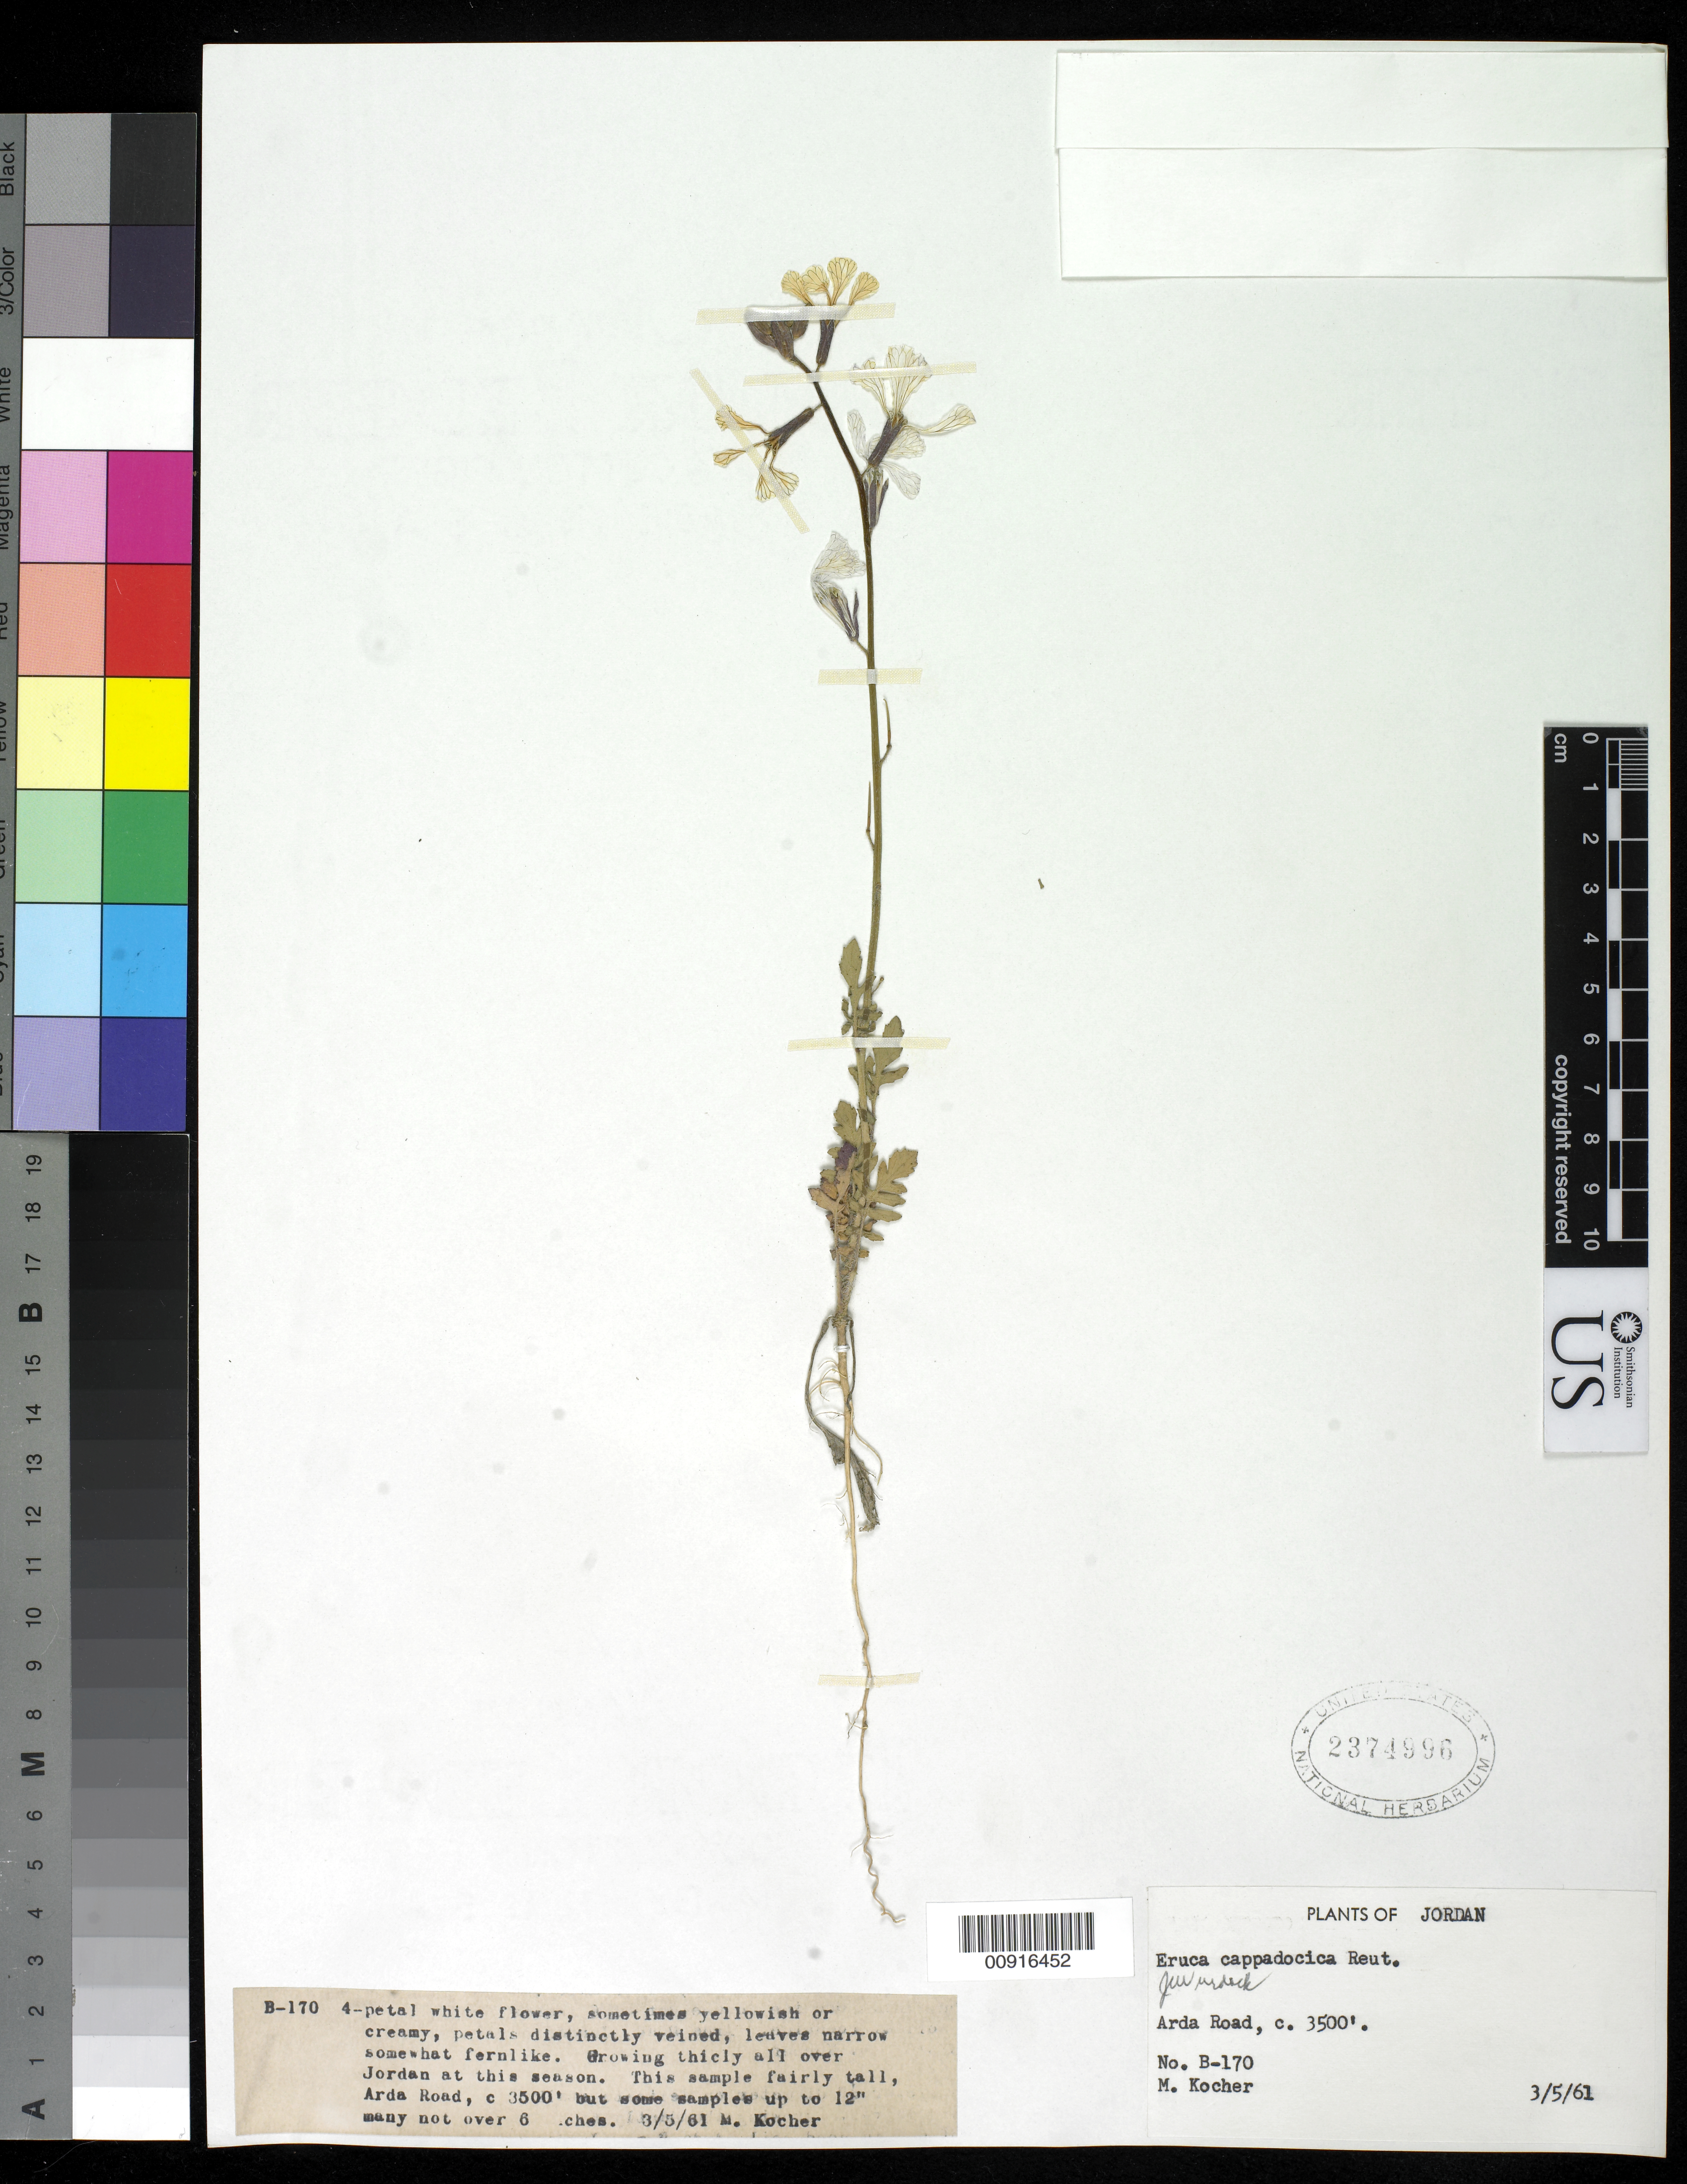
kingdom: Plantae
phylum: Tracheophyta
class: Magnoliopsida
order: Brassicales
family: Brassicaceae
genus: Eruca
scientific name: Eruca sativa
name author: Mill.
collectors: M. Kocher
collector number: B 170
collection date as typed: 05 Mar 1861 or 03 May 1961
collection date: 1861-03-05 or 1961-05-03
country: Jordan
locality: Arda road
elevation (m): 1067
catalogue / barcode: US 2374996